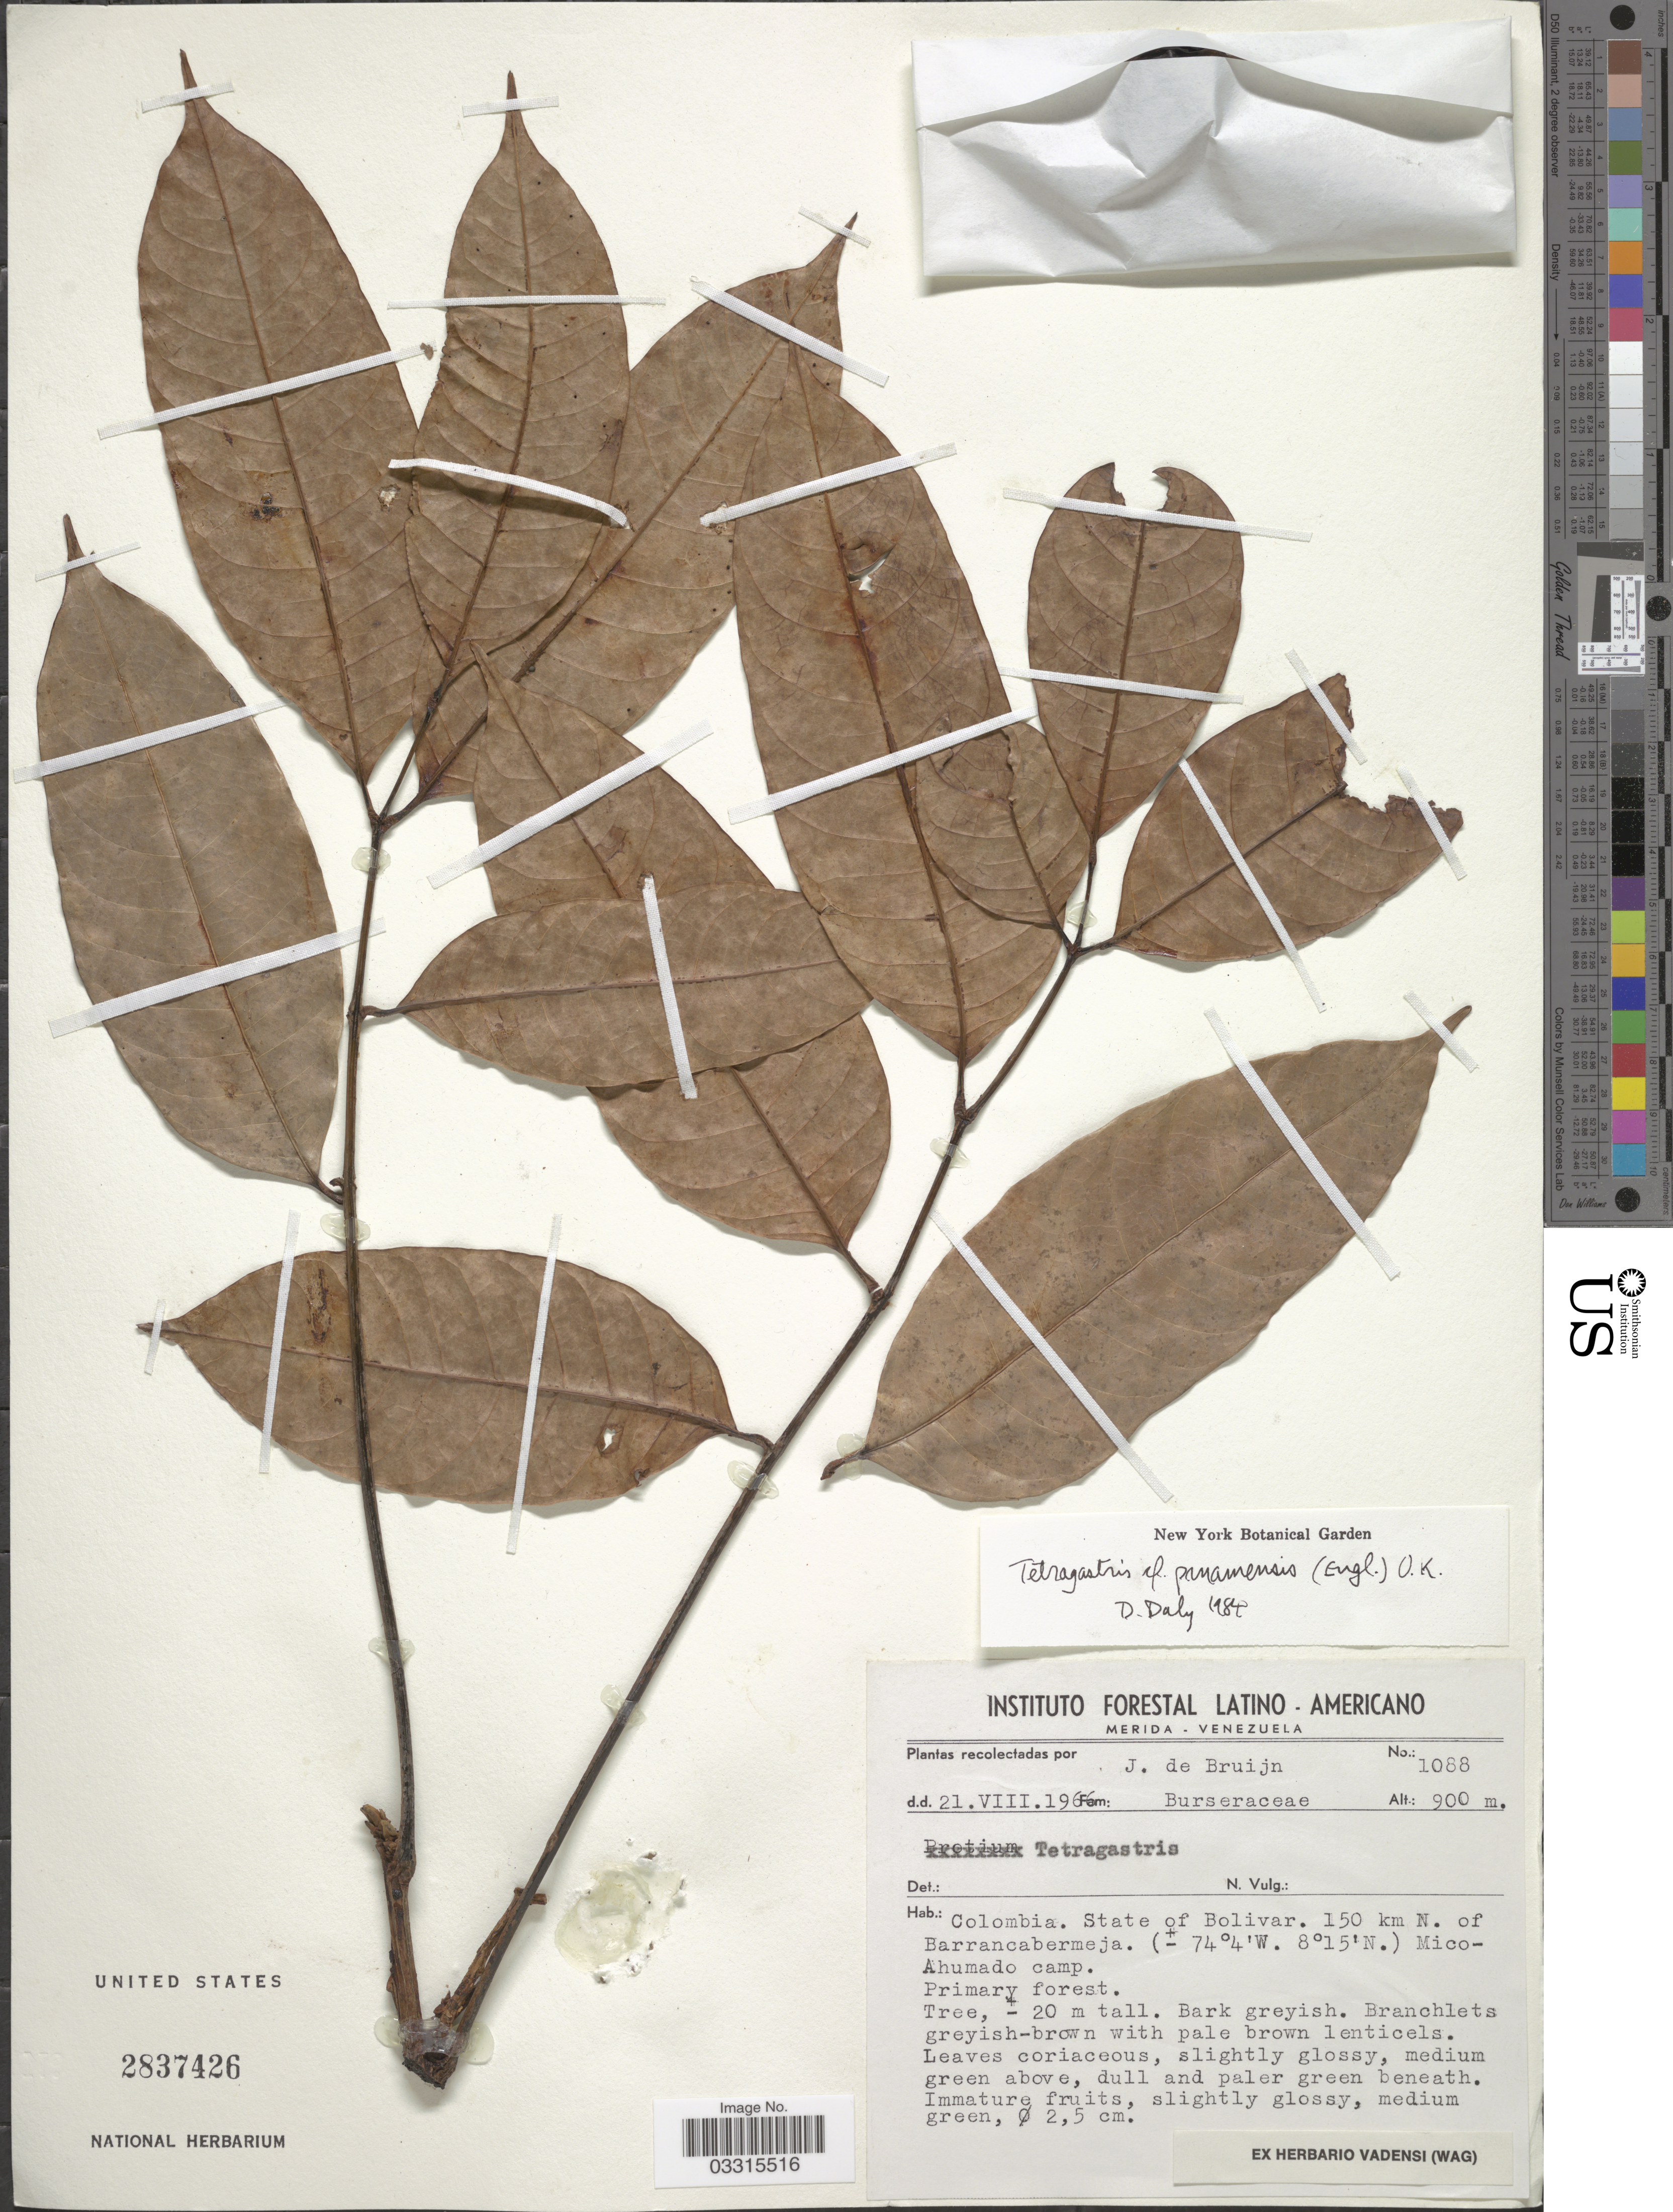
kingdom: Plantae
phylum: Tracheophyta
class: Magnoliopsida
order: Sapindales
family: Burseraceae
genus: Protium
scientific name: Protium stevensonii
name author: (Standl.) Daly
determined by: Daly, Douglas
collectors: J. Bruijn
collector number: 1088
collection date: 1966-08-21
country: Colombia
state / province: Bolívar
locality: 150 km N. of Barrancabermeja. Mico-Ahumado camp.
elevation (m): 900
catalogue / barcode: US 2837426